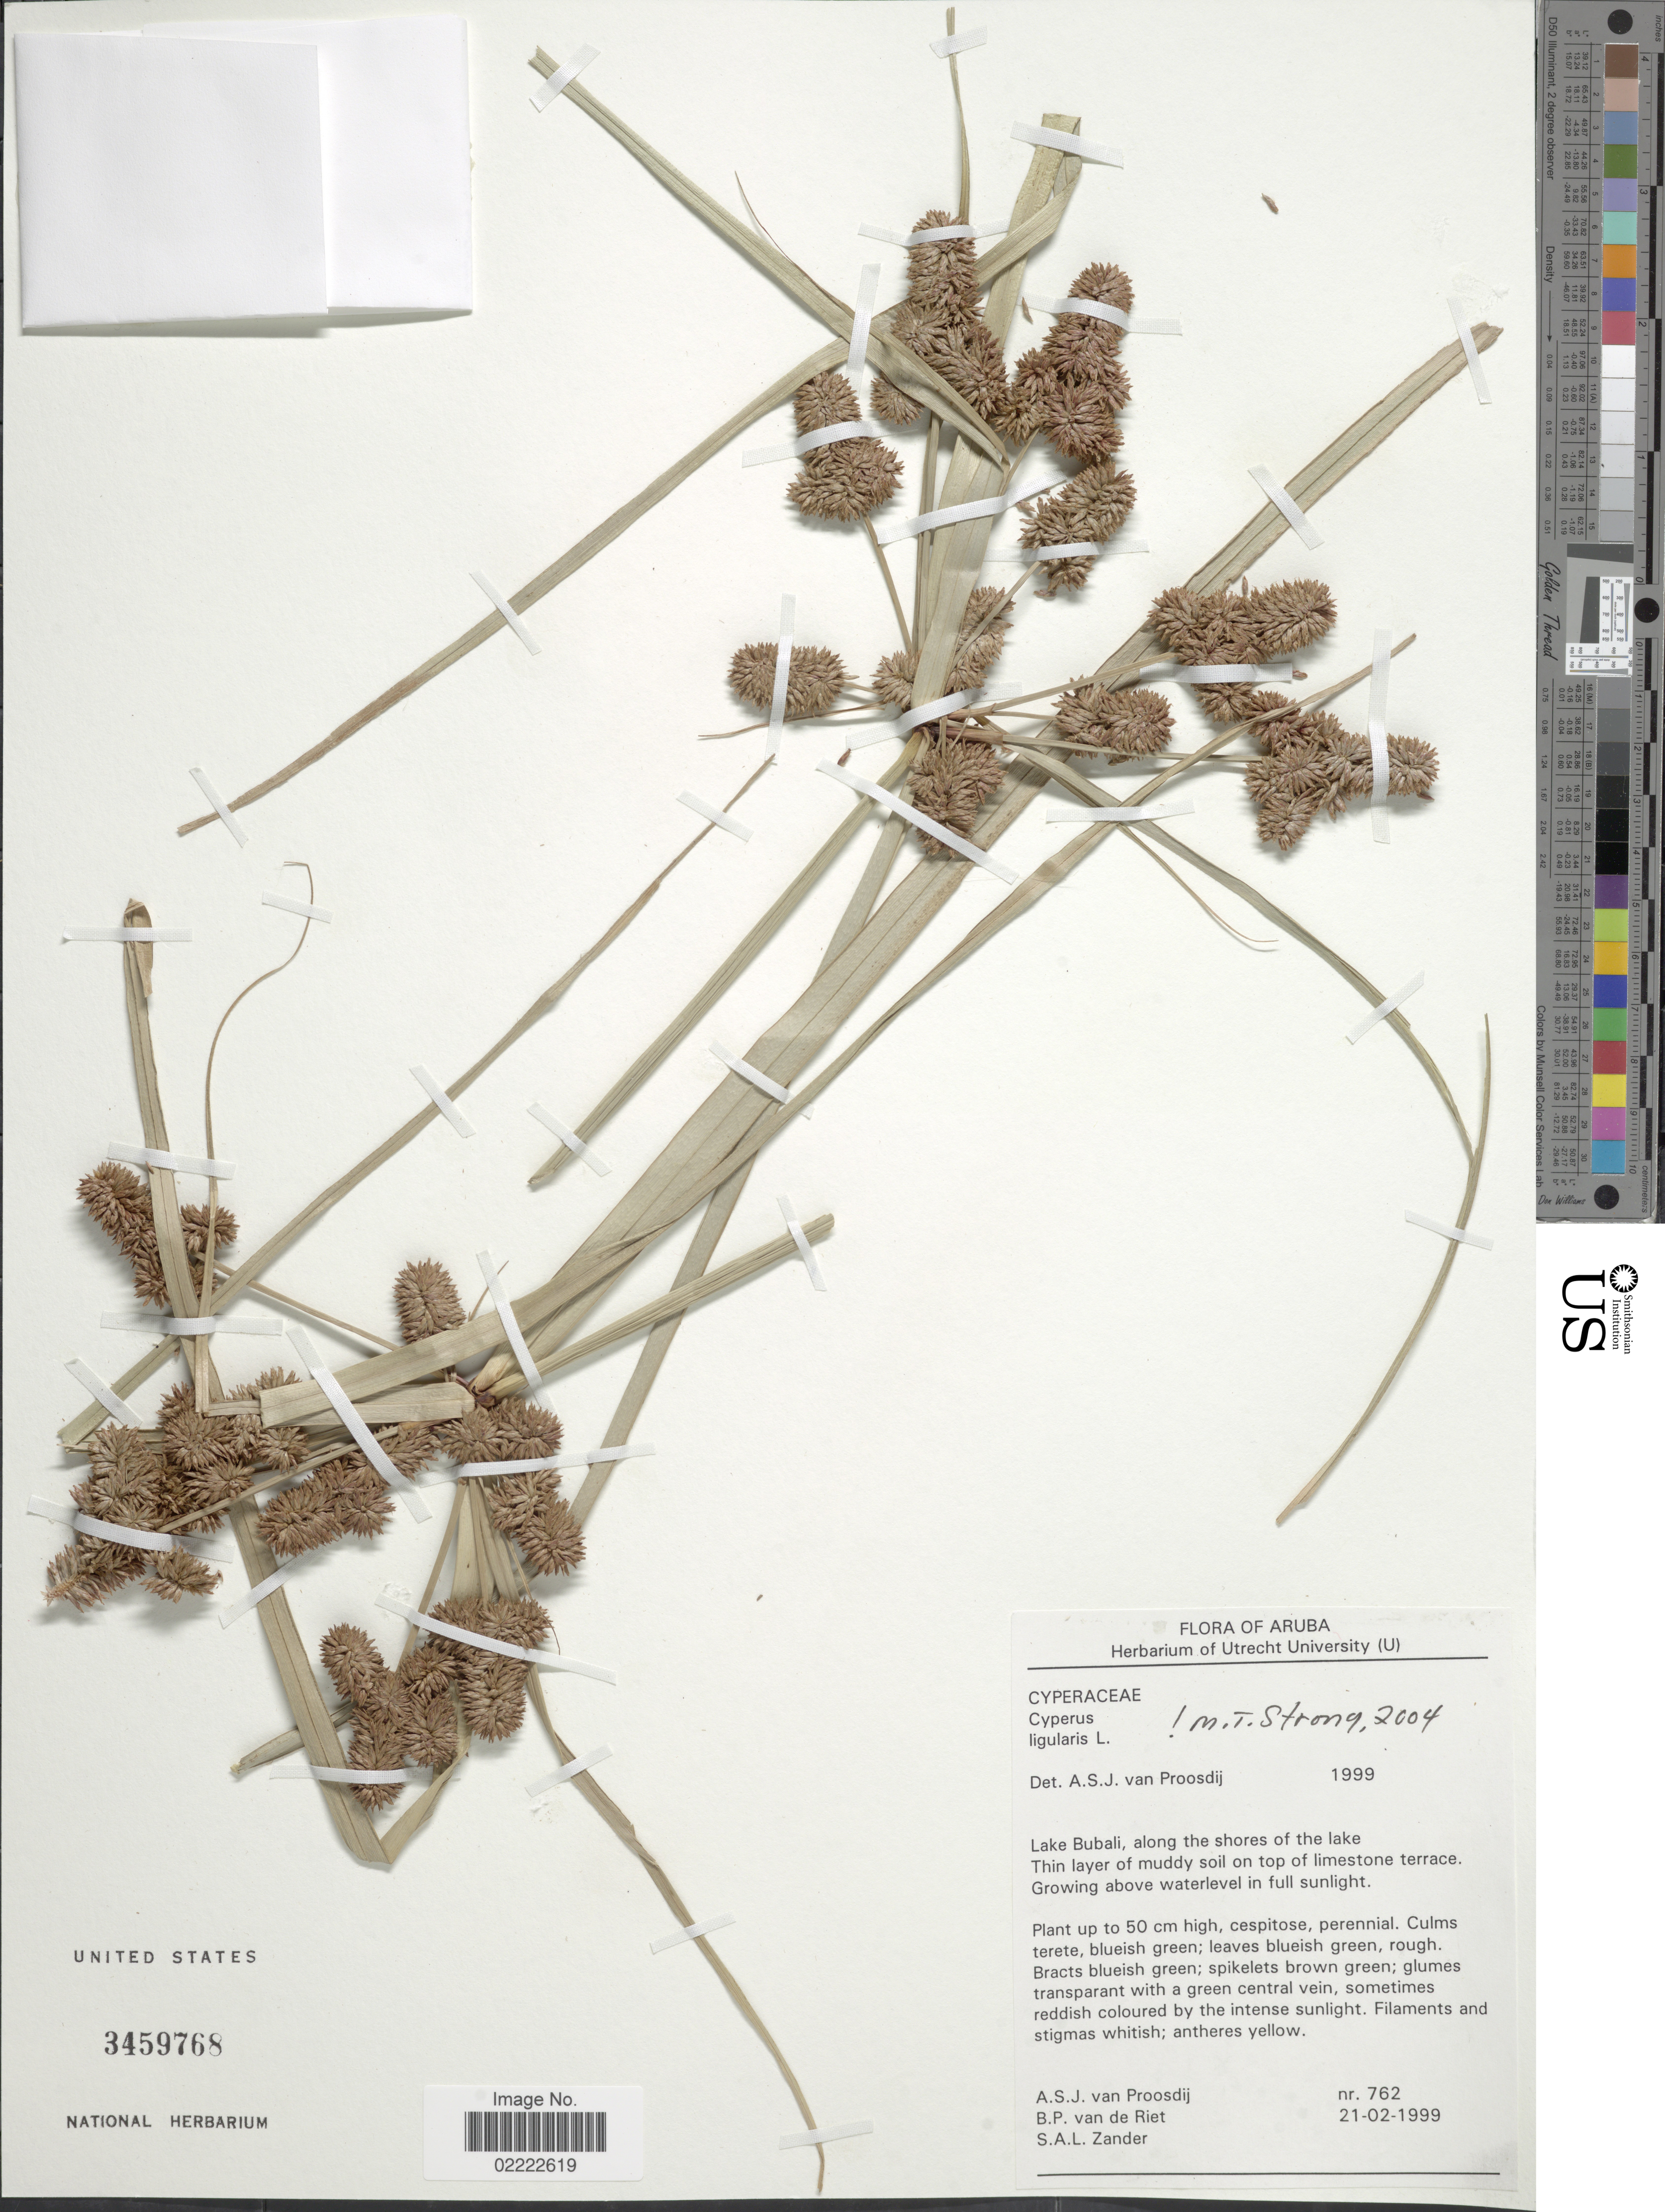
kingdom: Plantae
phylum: Tracheophyta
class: Liliopsida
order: Poales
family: Cyperaceae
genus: Cyperus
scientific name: Cyperus ligularis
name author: L.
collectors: A. Proosdij, B. Riet & S. Zander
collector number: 762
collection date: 1999-02-21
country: Aruba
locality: Lake Bubali, along the shores of the lake Thin layer of muddy soil on top of limestone terrace, above waterlevel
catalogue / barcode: US 3459768